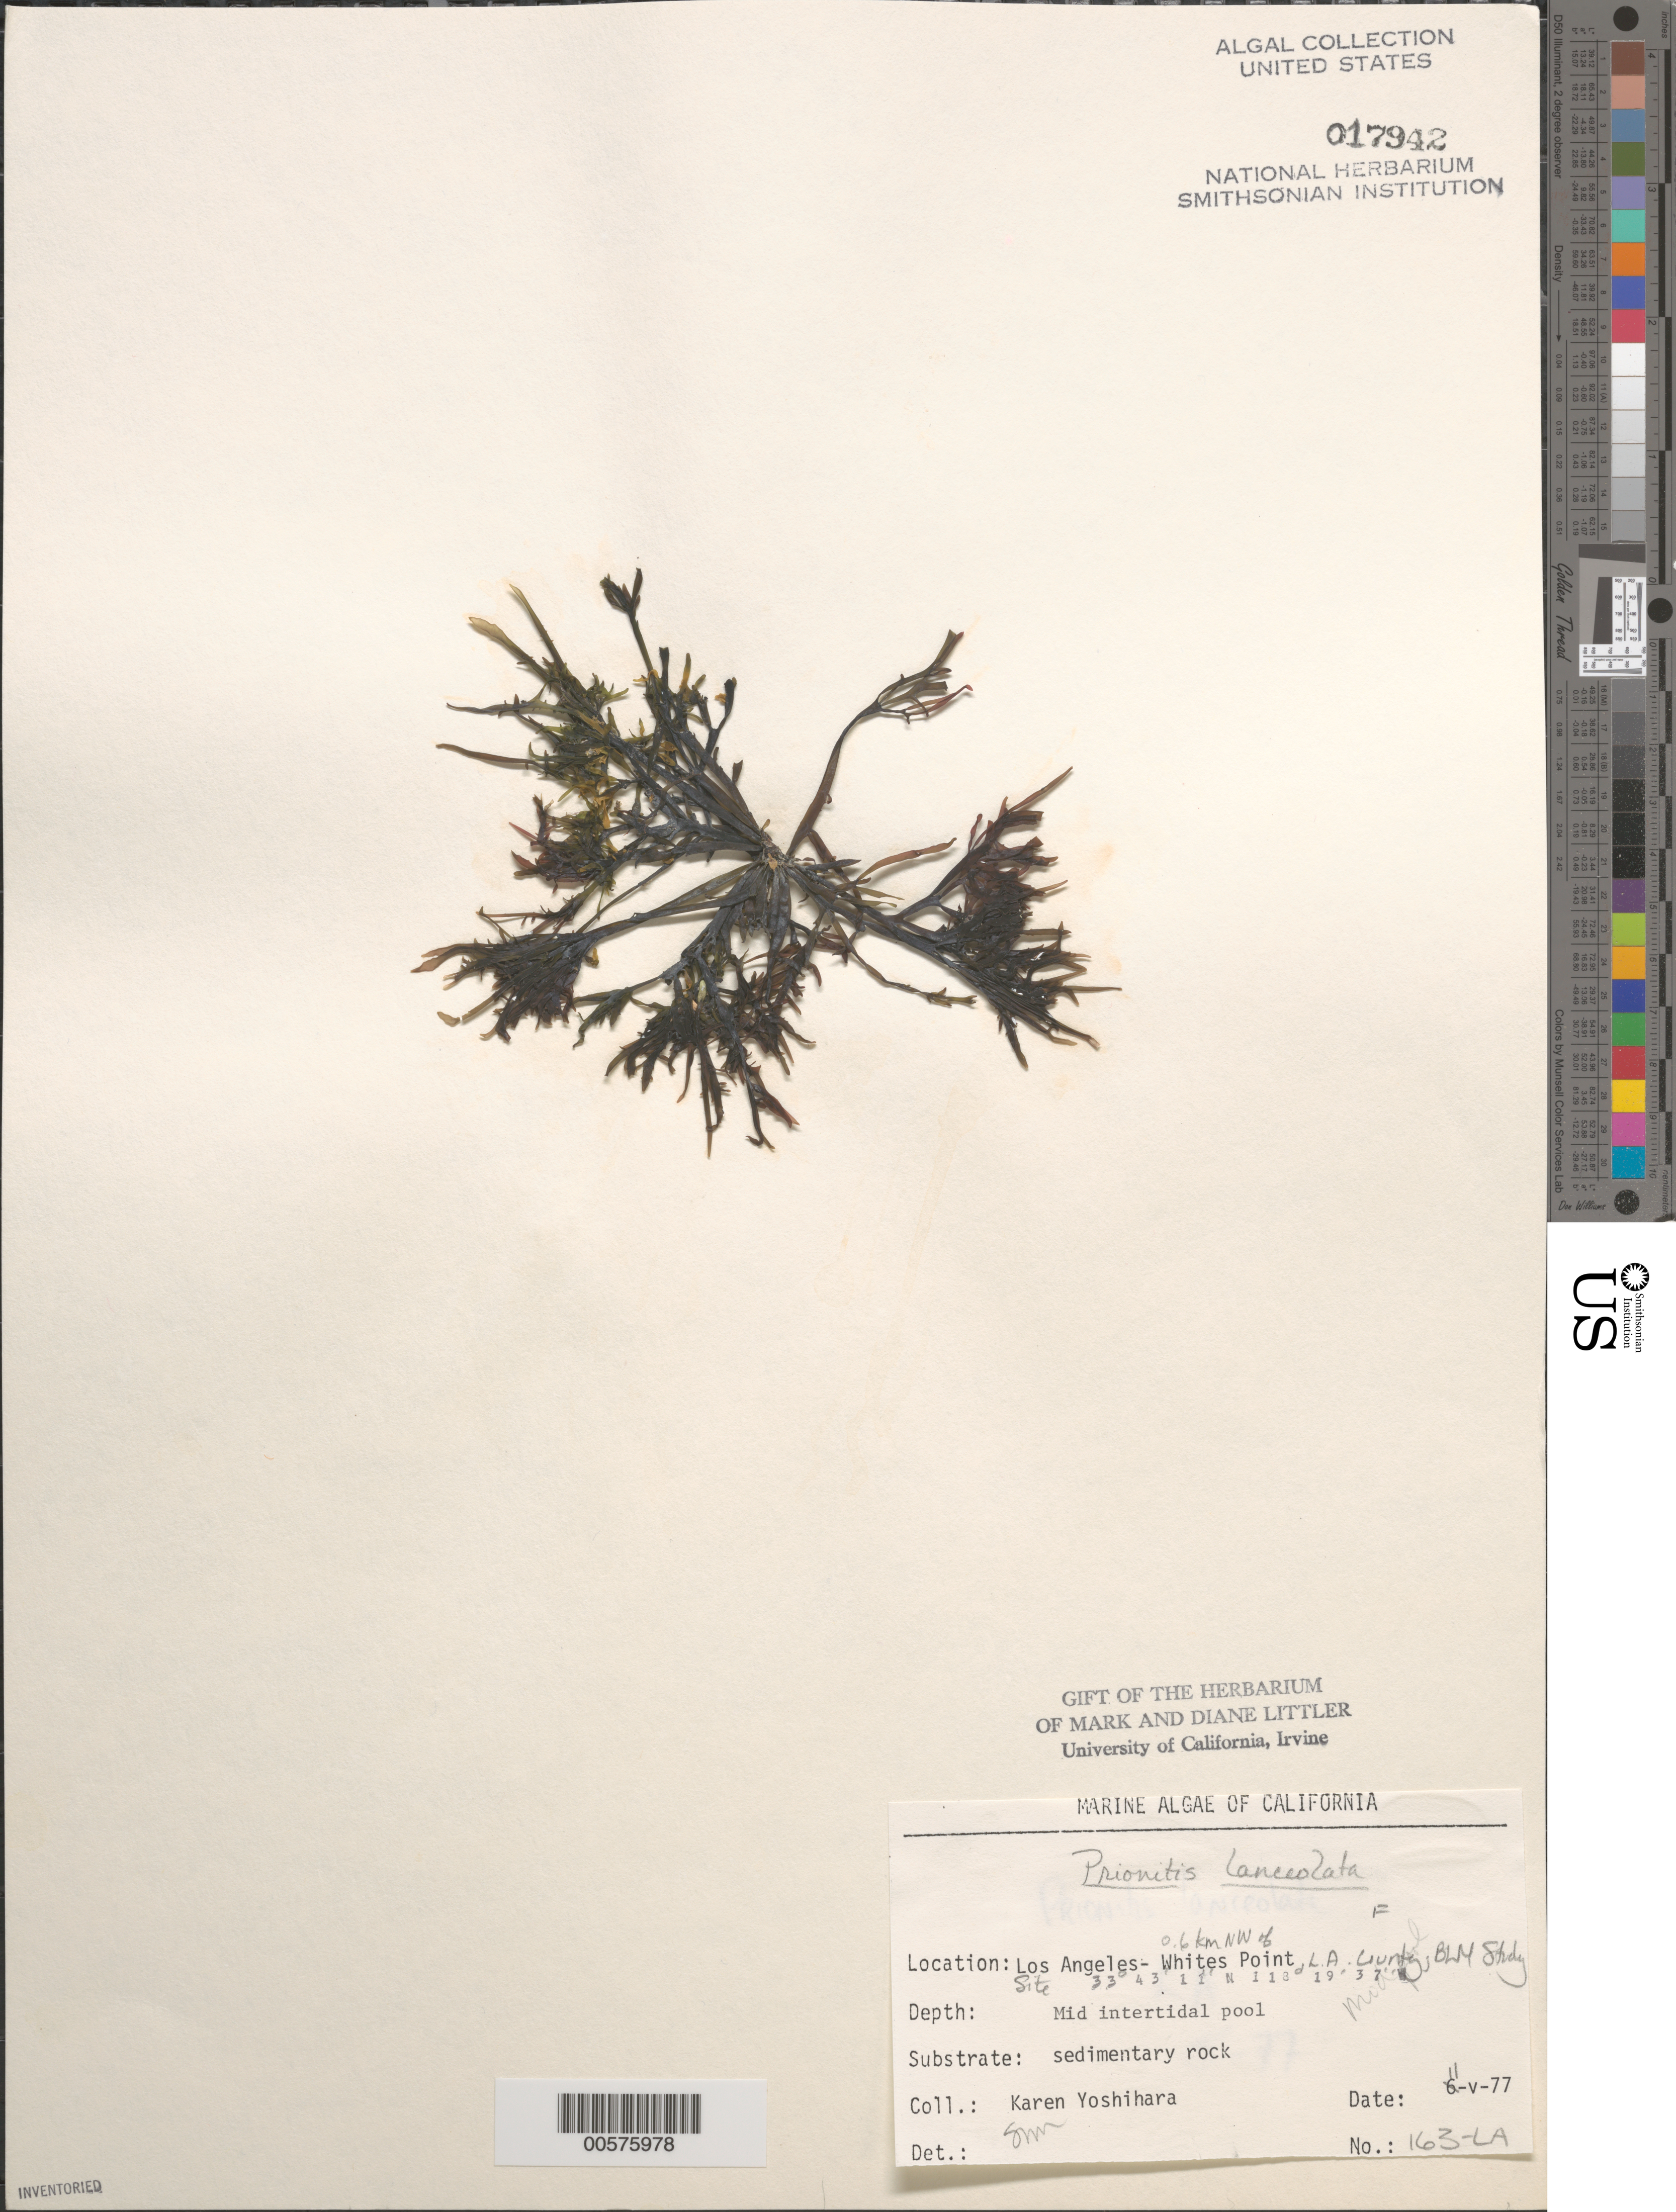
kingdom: Plantae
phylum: Rhodophyta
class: Florideophyceae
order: Cryptonemiales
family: Cryptonemiaceae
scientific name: Prionitis lanceolata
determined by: Murray, S. N.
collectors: K. Yoshihara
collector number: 163-la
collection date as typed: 11 May 1977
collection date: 1977-05-11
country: United States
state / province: California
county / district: Los Angeles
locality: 0.6 km northwest of Whites Point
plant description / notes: BLM-SOCALBIGHT Rocky Intertidal Survey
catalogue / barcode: US 17942